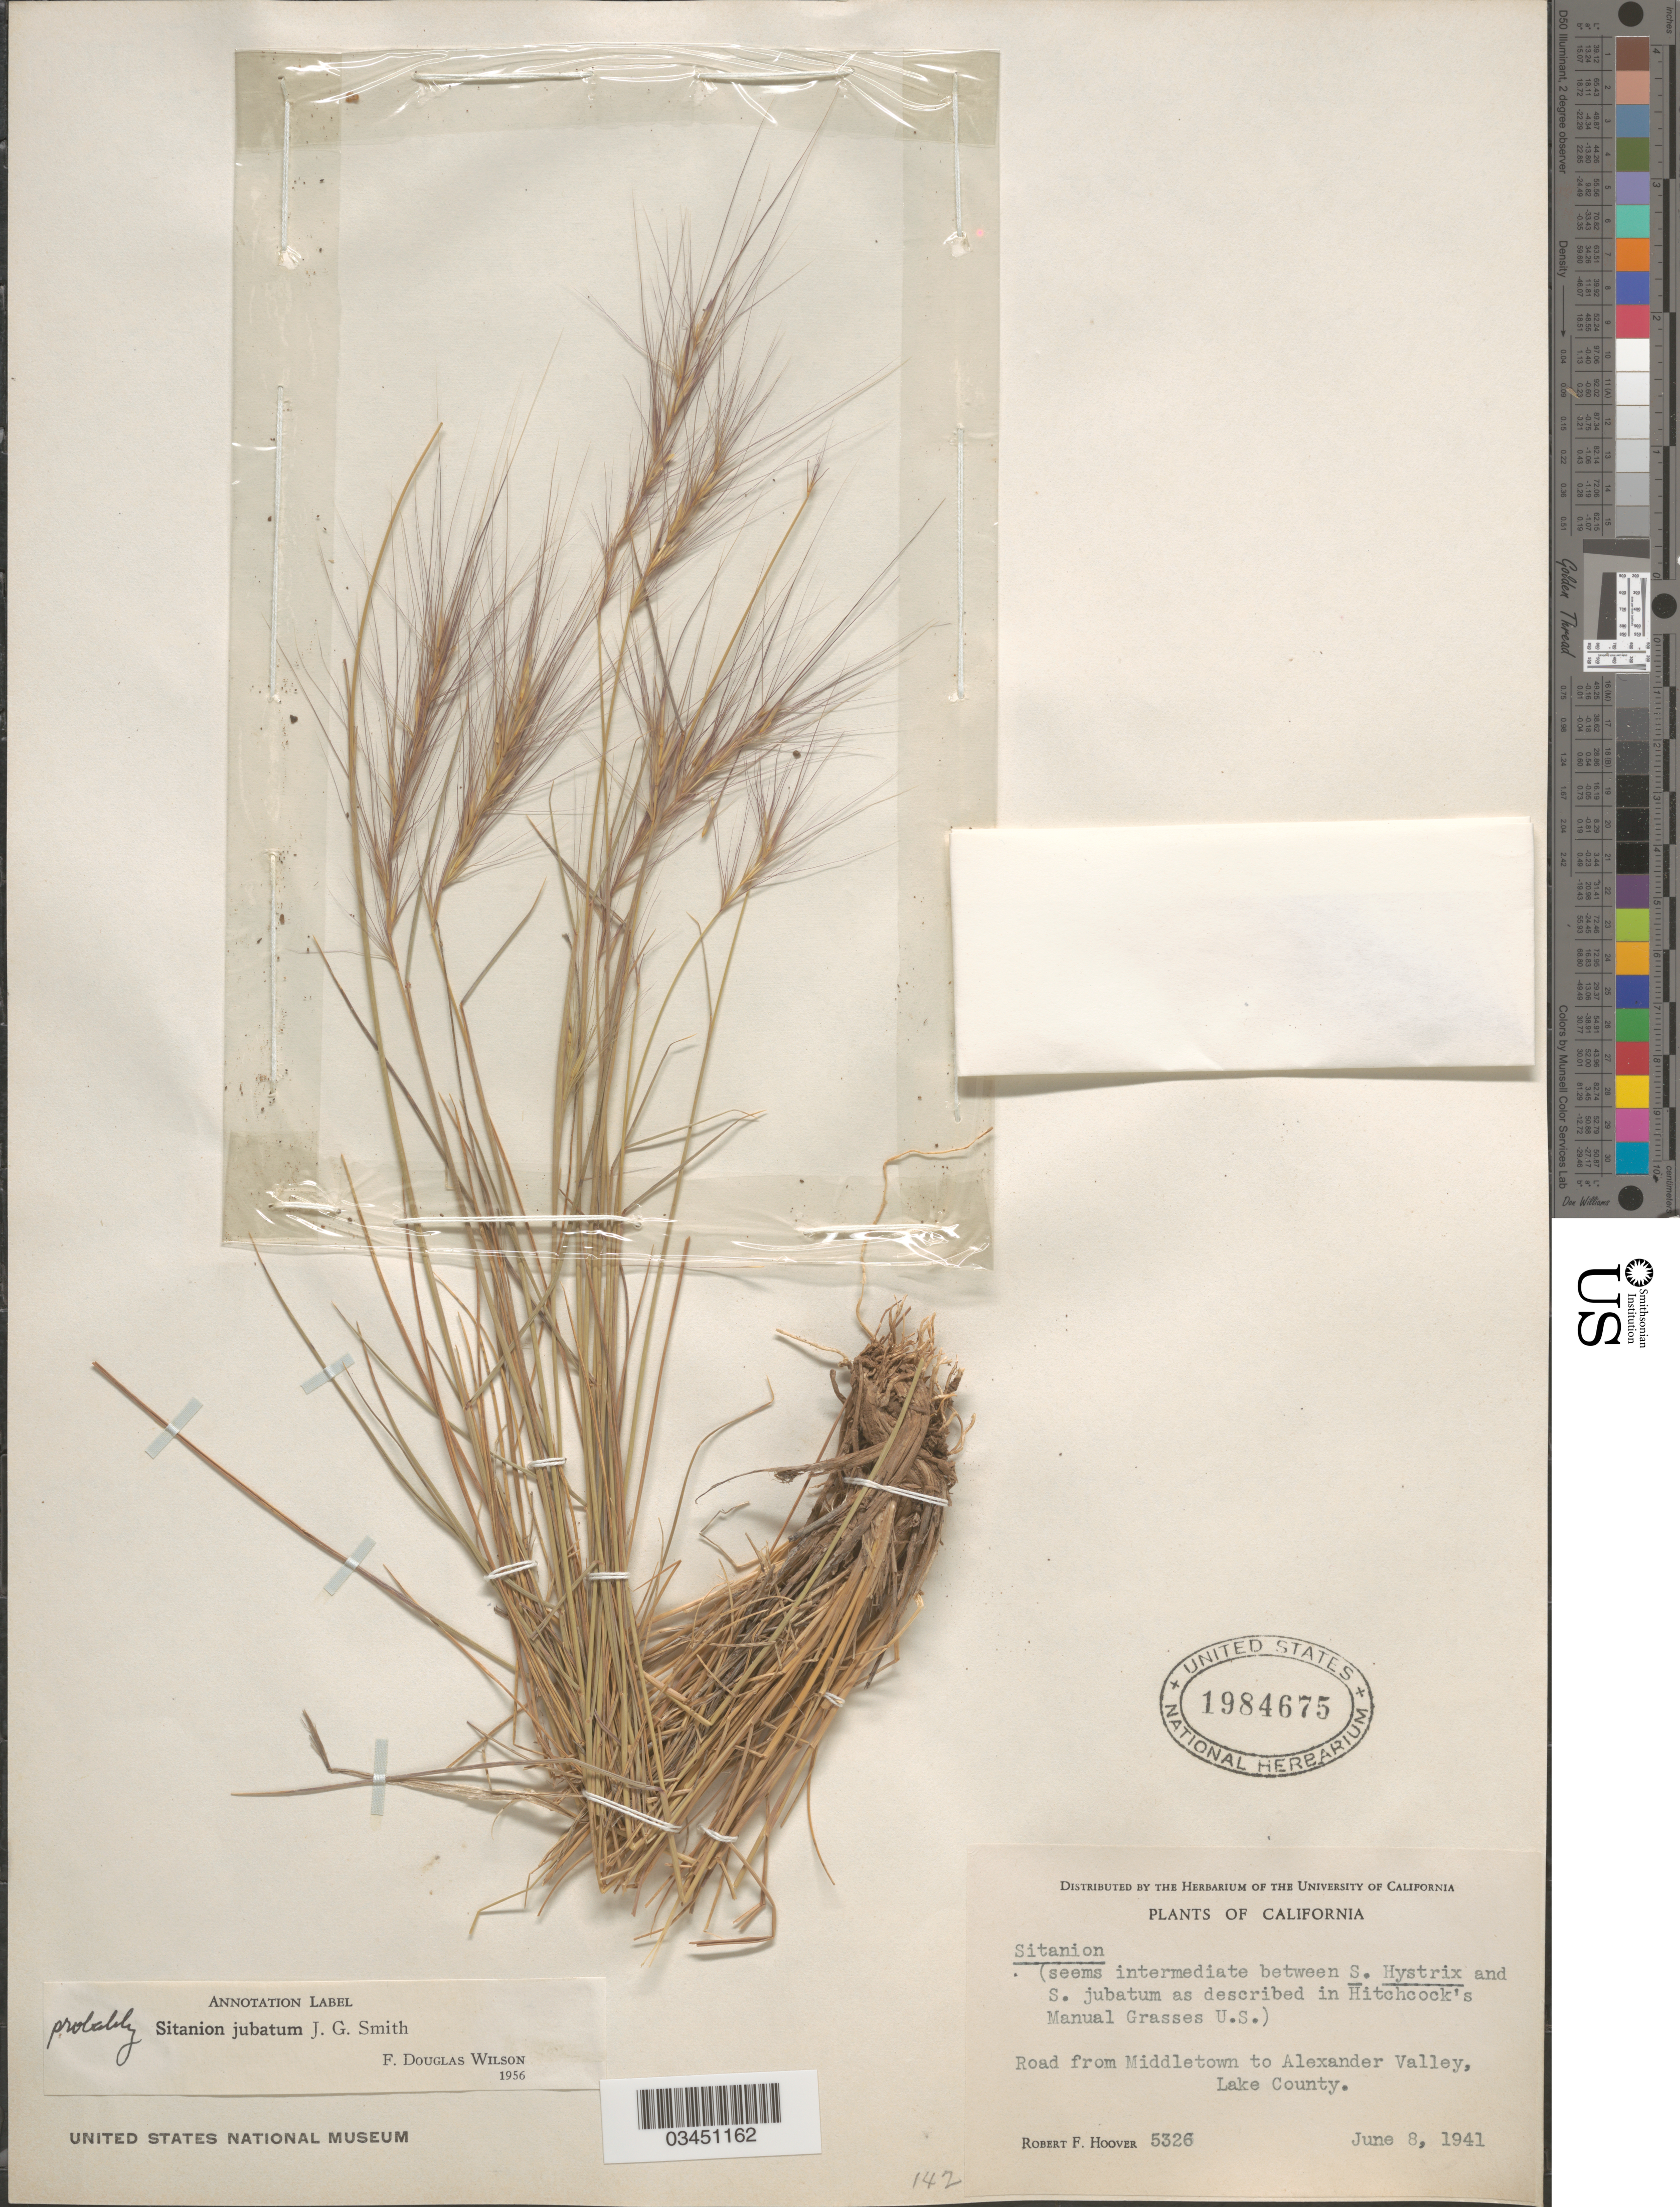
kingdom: Plantae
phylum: Tracheophyta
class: Liliopsida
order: Poales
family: Poaceae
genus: Elymus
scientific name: Elymus sp.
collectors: R. F. Hoover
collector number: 5326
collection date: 1941-06-08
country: United States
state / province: California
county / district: Lake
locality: Road from Middletown to Alexander Valley, Lake County.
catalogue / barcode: US 1984675